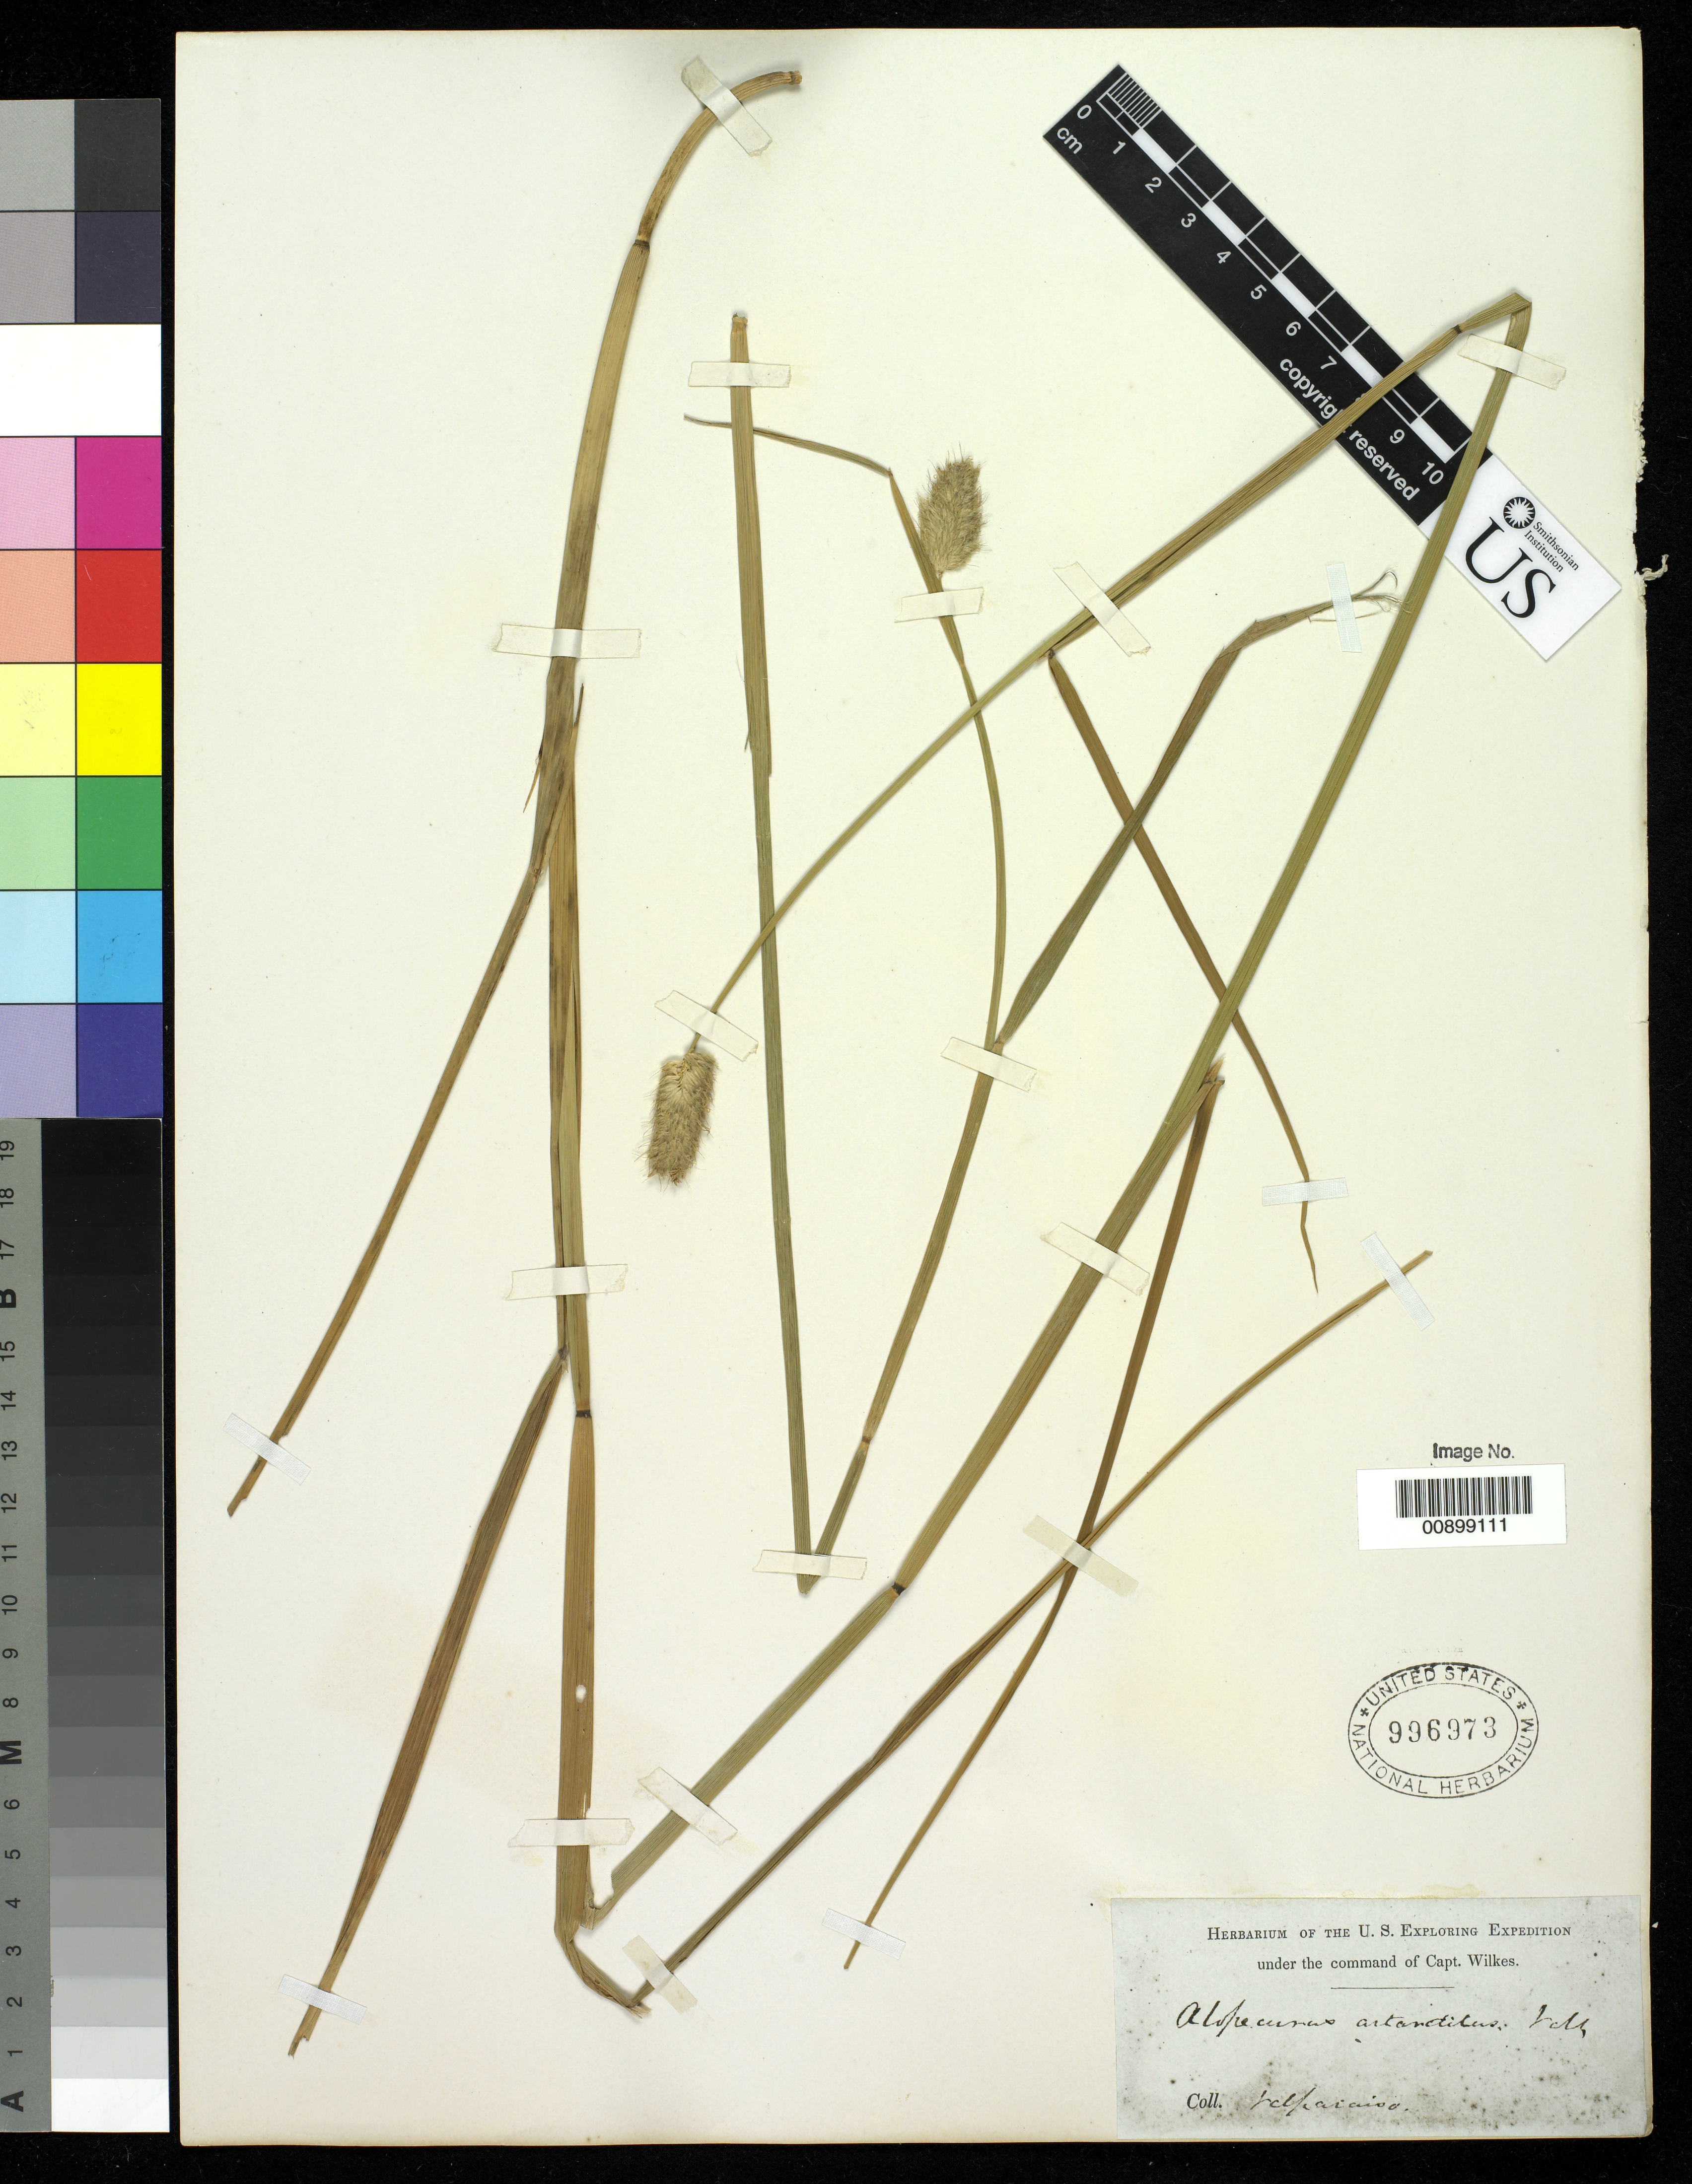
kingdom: Plantae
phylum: Tracheophyta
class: Liliopsida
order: Poales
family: Poaceae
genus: Alopecurus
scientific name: Alopecurus magellanicus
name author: Lam.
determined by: Poaceae Reorganization Project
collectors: Wilkes Explor. Exped.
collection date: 1838/1842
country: Chile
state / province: Valparaíso (V)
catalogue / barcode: US 996973